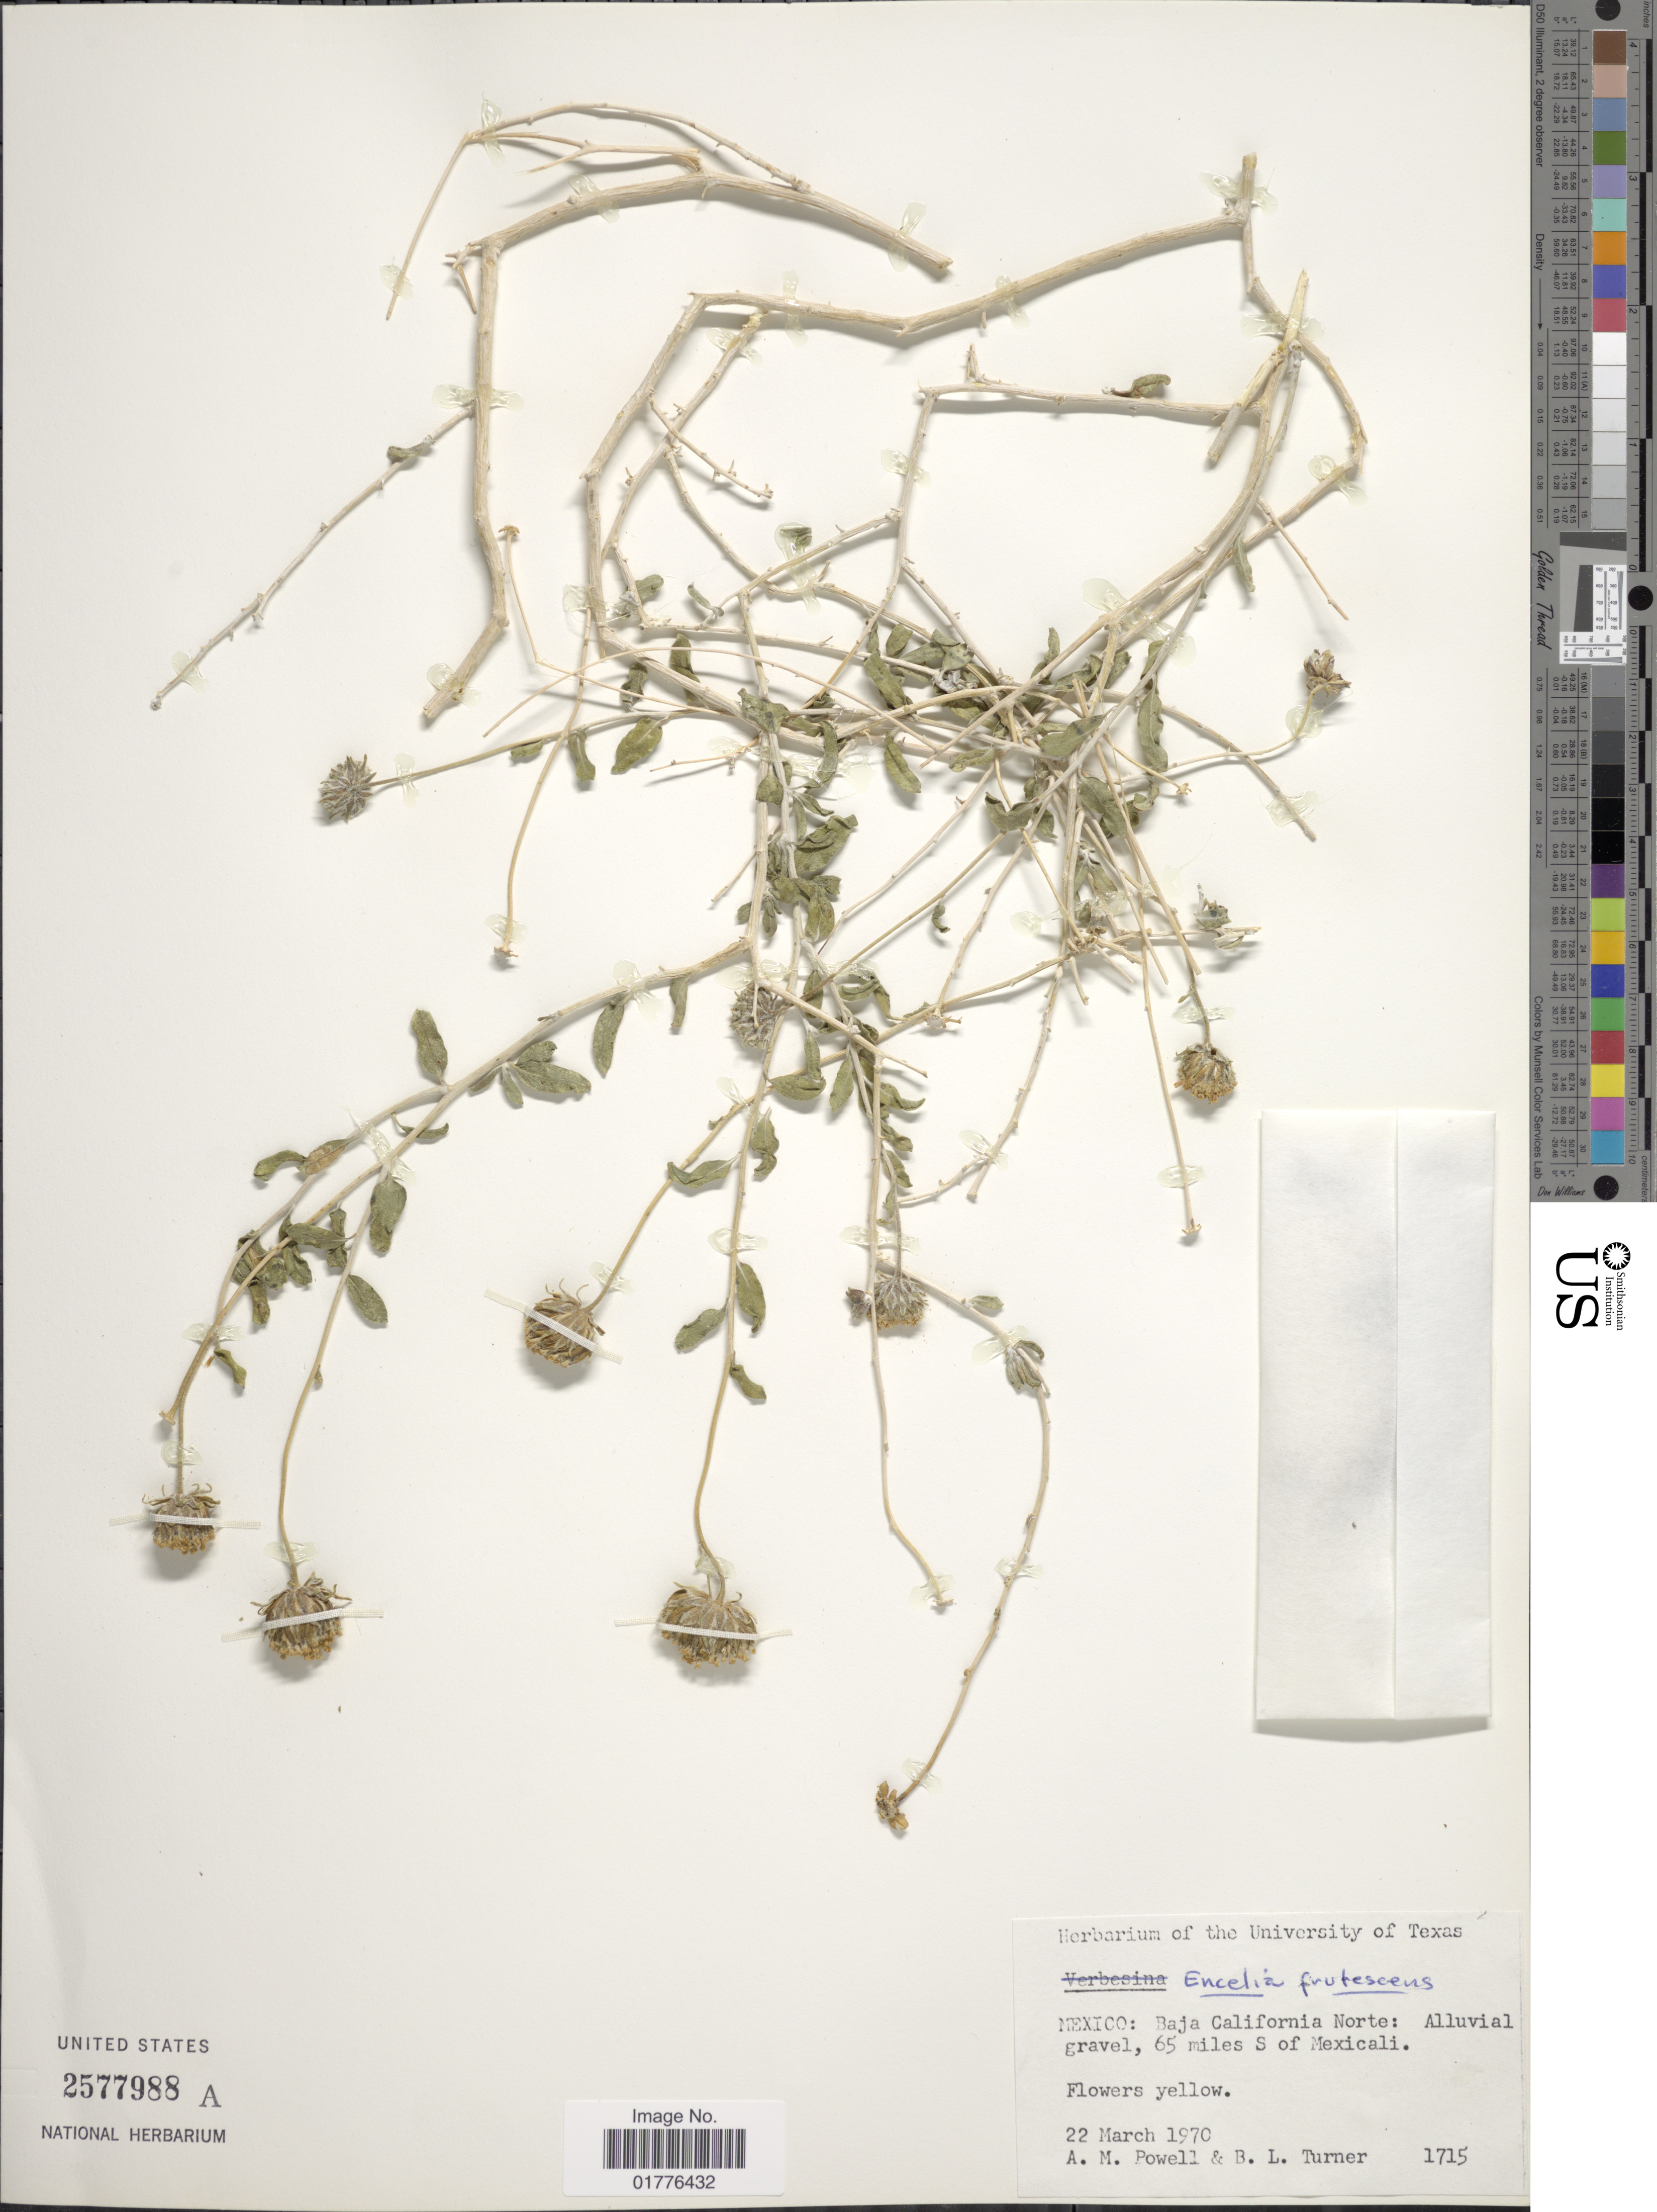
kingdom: Plantae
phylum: Tracheophyta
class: Magnoliopsida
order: Asterales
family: Asteraceae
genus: Encelia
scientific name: Encelia frutescens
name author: (A. Gray) A. Gray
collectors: A. M. Powell & B. L. Turner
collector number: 1715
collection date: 1970-03-22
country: Mexico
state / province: Baja California Norte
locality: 65 miles S of Mexicali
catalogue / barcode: US 2577988A